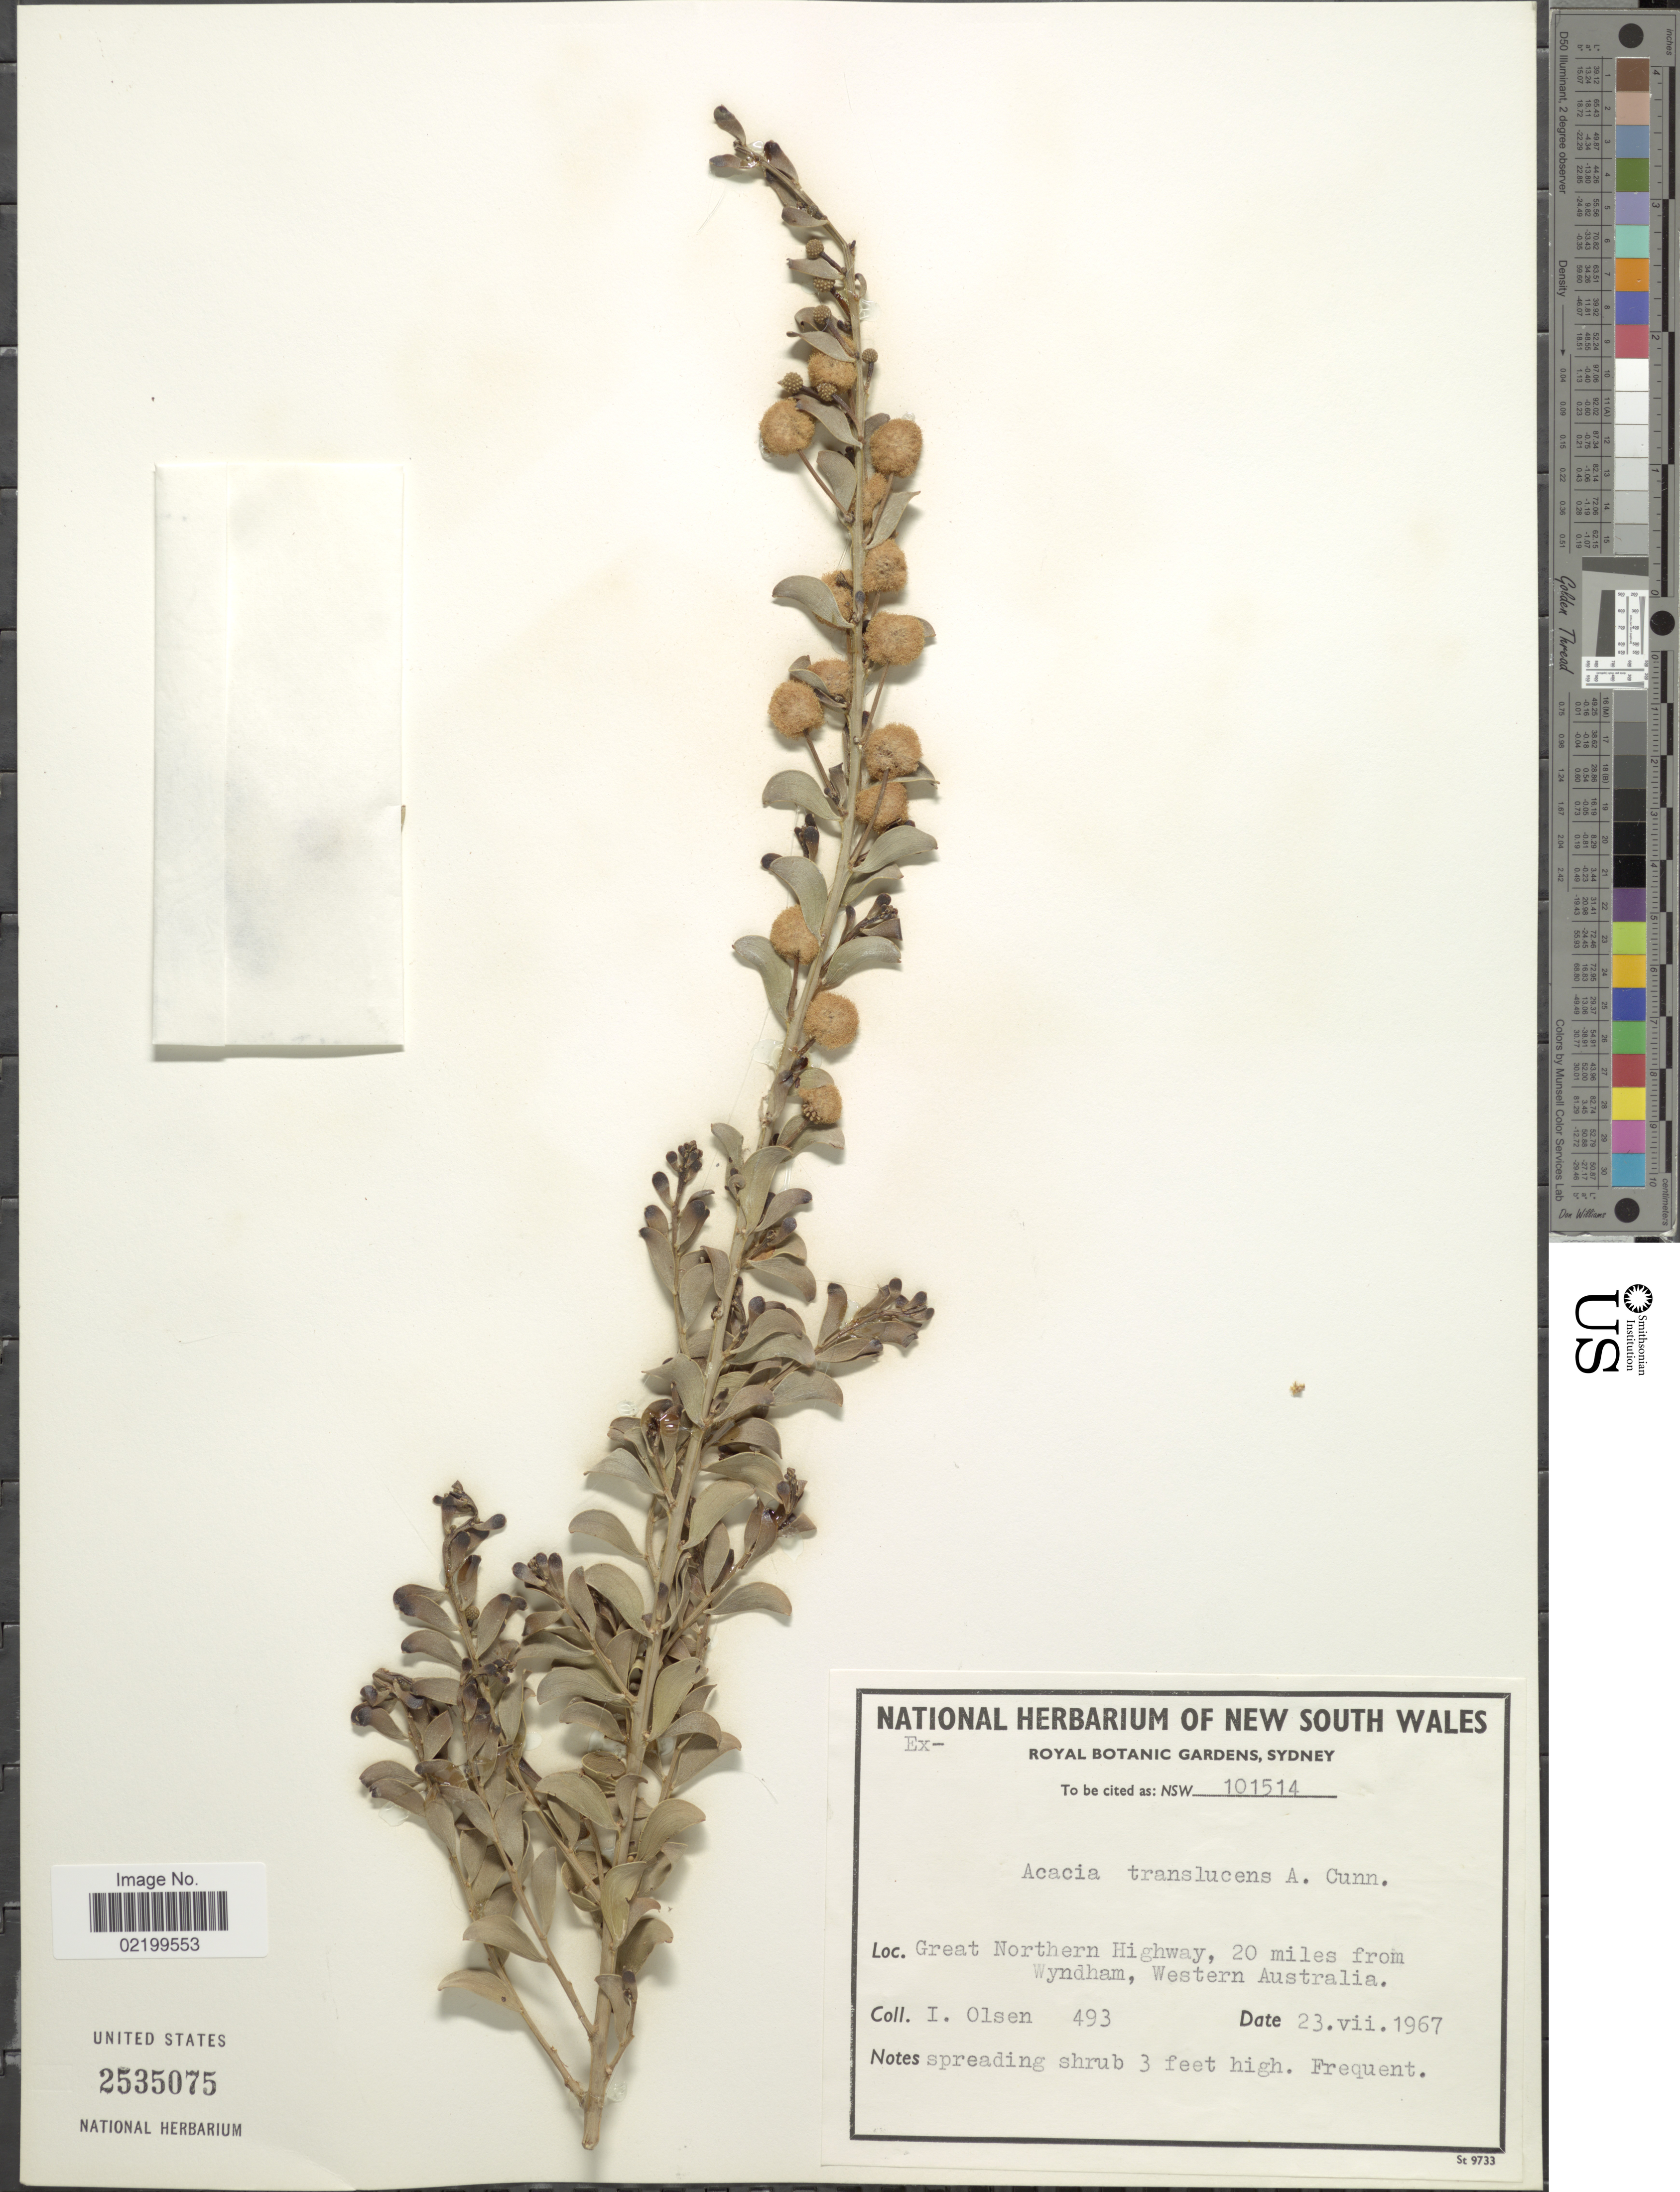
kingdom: Plantae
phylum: Tracheophyta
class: Magnoliopsida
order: Fabales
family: Fabaceae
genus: Acacia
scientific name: Acacia translucens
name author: Hook.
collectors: I. Olsen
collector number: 493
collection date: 1967-07-23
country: Australia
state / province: Western Australia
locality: Great Northern Highway, 20 miles from Wyndham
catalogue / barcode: US 2535075